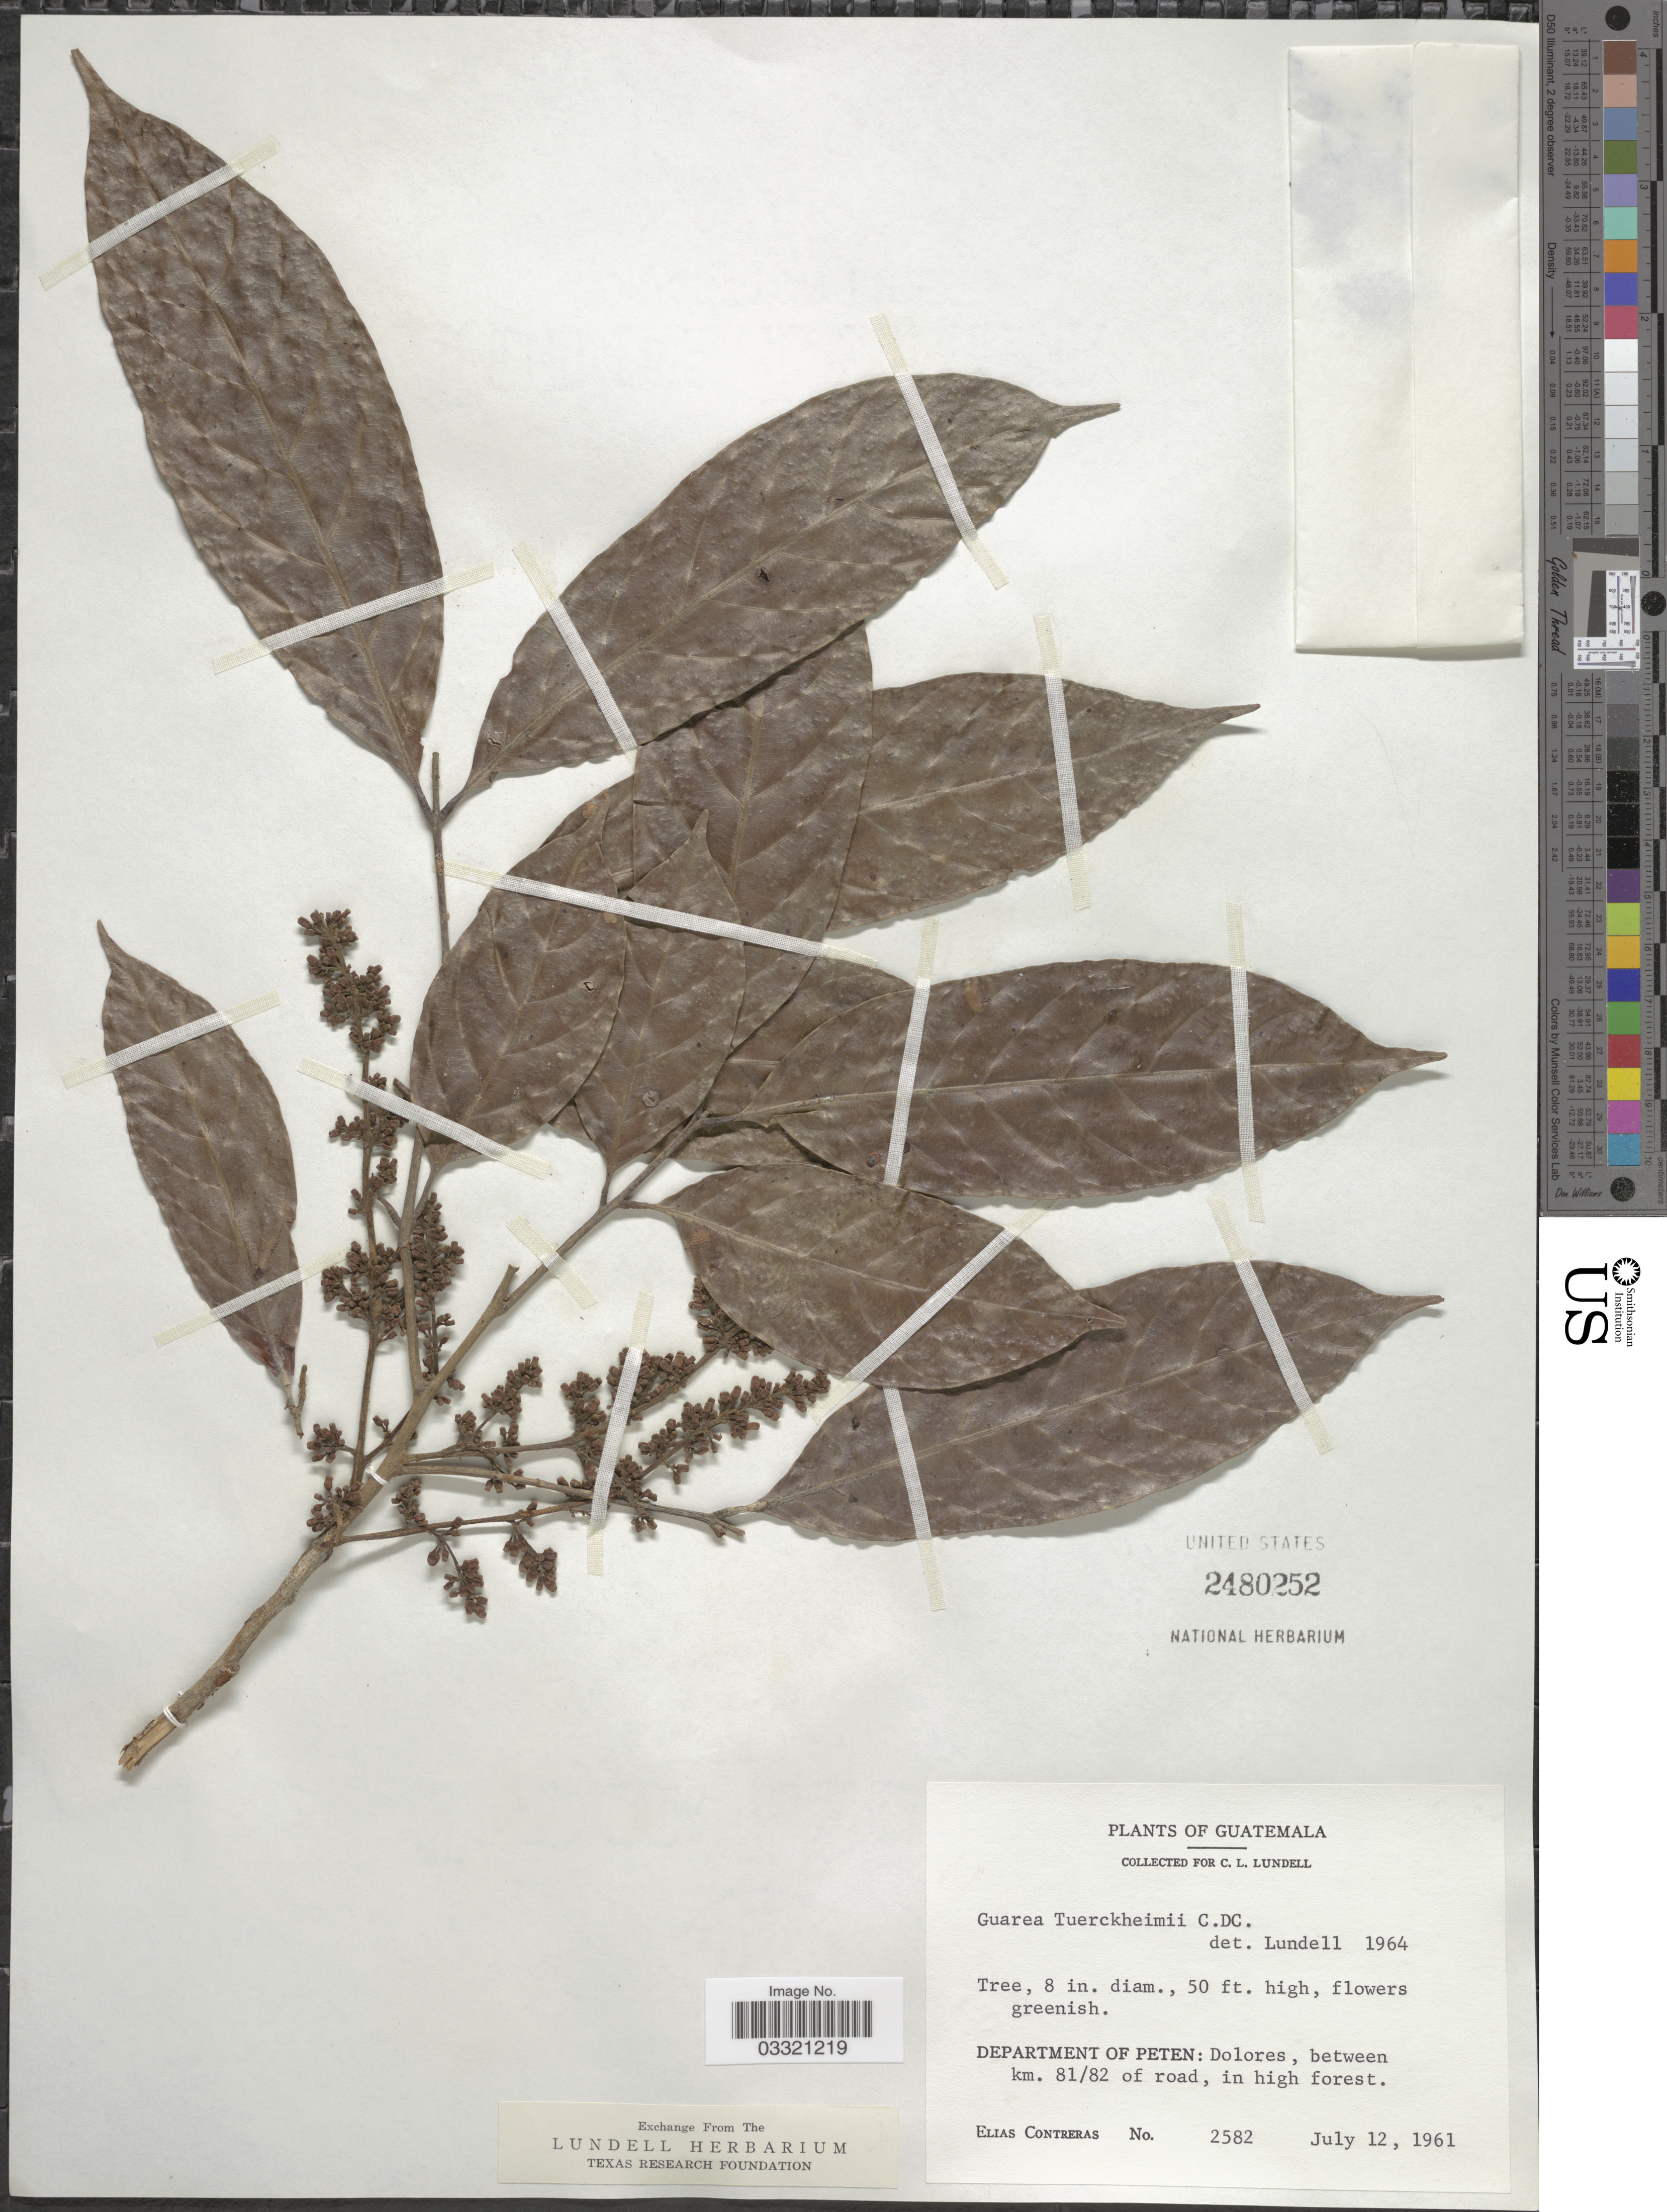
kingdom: Plantae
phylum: Tracheophyta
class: Magnoliopsida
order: Sapindales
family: Meliaceae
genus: Guarea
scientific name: Guarea tuerckheimii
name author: C. DC. ex Donn. Sm.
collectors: E. Contreras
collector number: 2582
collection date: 1961-07-12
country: Guatemala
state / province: El Petén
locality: Department of Peten: Dolores, between km. 81/82 of road.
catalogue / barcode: US 2480252